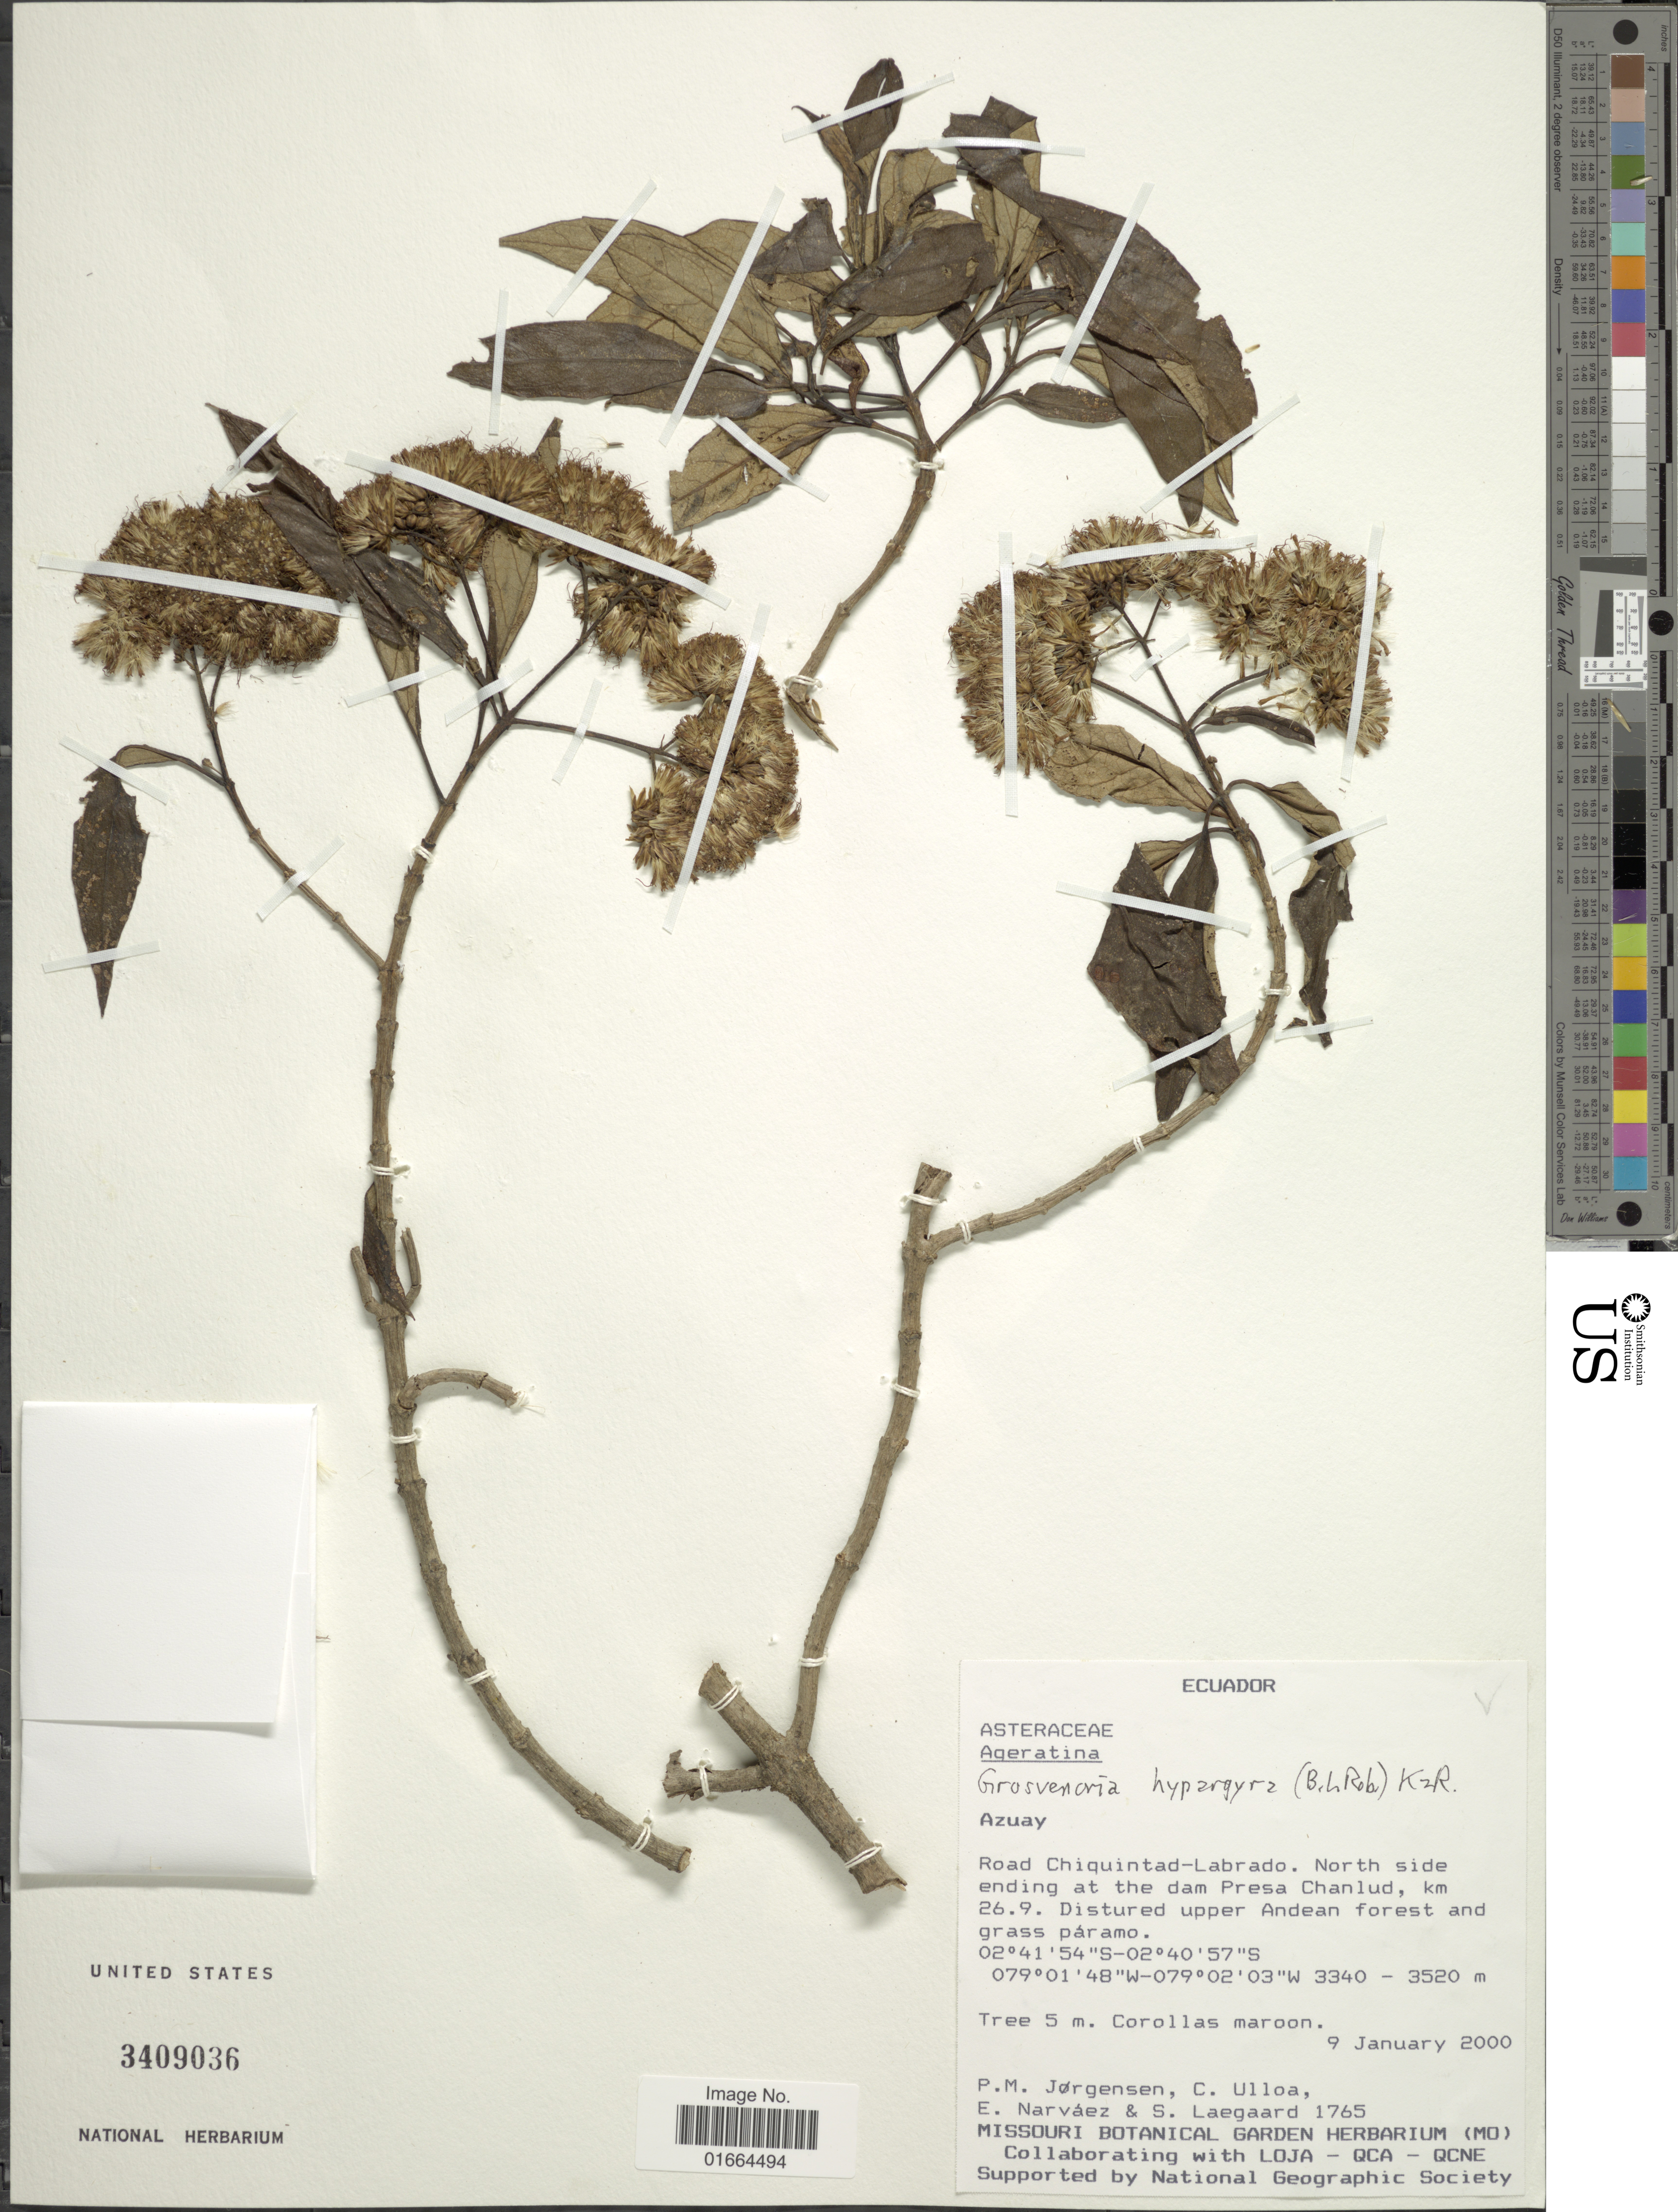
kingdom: Plantae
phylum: Tracheophyta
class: Magnoliopsida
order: Asterales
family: Asteraceae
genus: Grosvenoria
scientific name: Grosvenoria hypargyra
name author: (B.L. Rob.) R.M. King & H. Rob.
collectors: P. M. Jørgensen, C. Ulloa, E. Narváez & S. Lægaard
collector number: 1765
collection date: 2000-01-09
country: Ecuador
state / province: Azuay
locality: Road Chiquintad-Labrado, North side ending at the dam Presa Chanlud, km 26.9, Disturbed upper Andean forest and grass paramo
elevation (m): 3340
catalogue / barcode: US 3409036